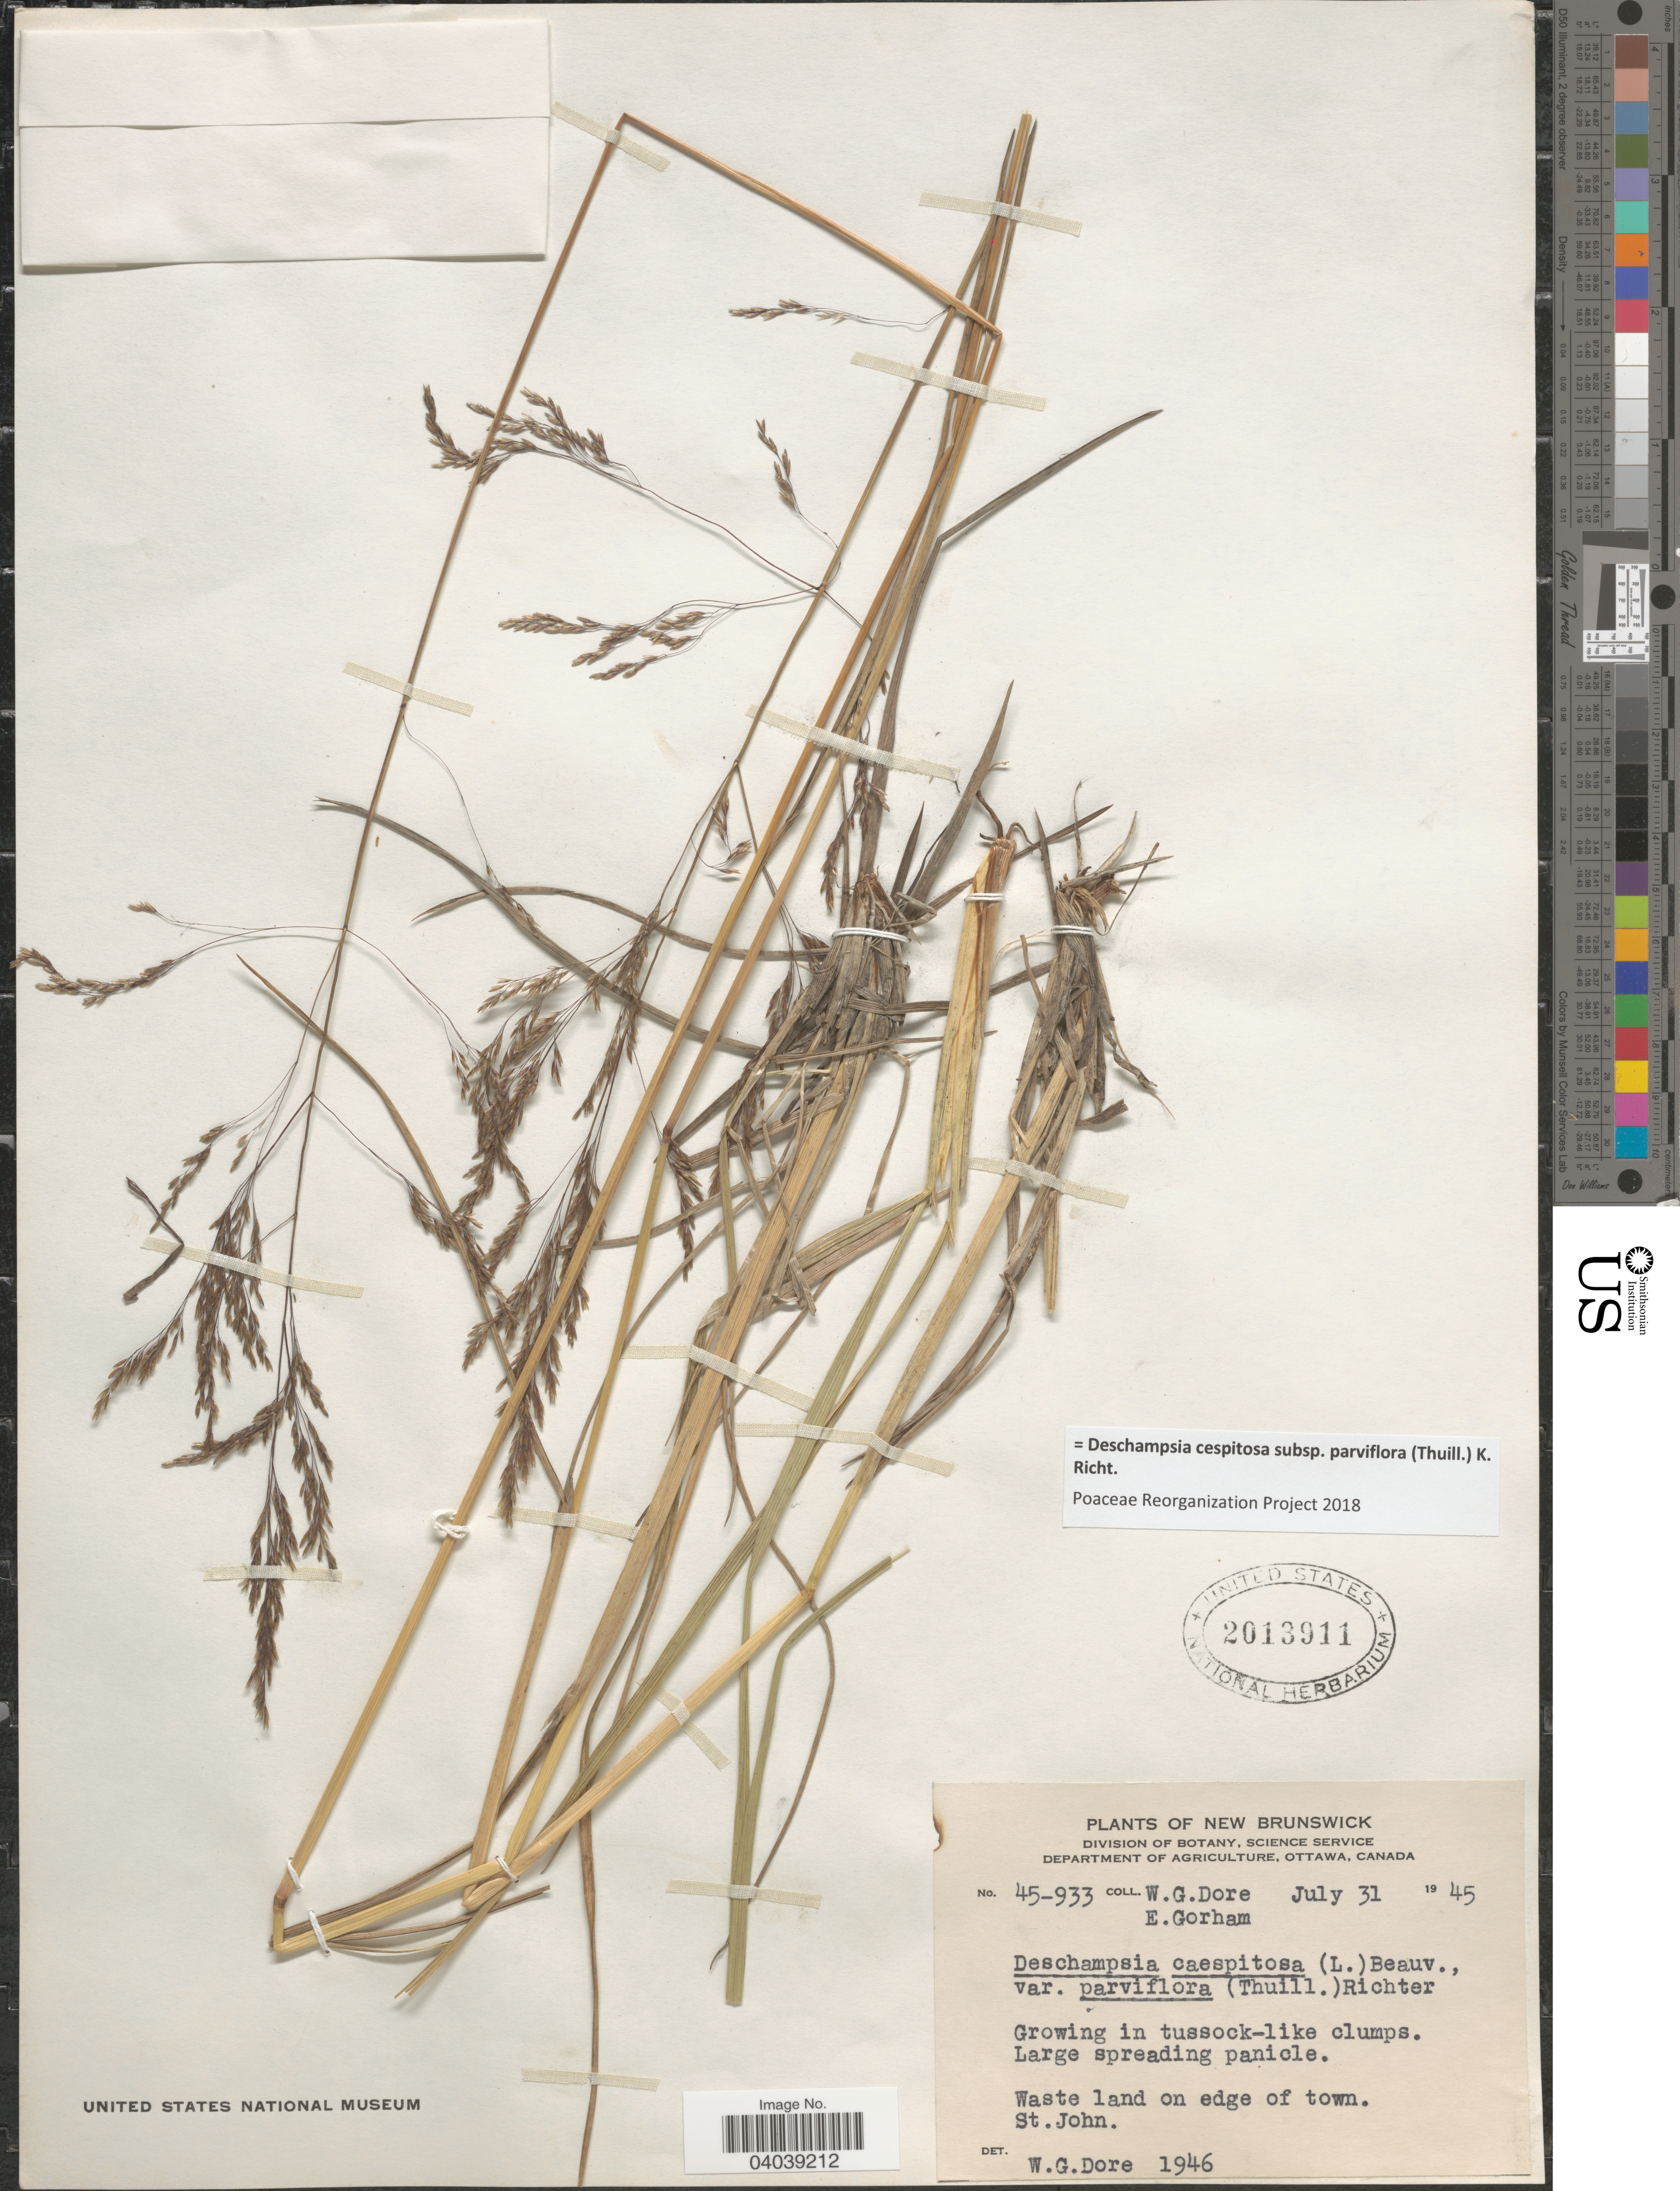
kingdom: Plantae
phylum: Tracheophyta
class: Liliopsida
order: Poales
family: Poaceae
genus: Deschampsia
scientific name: Deschampsia cespitosa subsp. parviflora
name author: (Thuill.) K. Richt.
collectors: W. Dore & E. Gorham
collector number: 45-933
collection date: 1945-07-31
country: Canada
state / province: New Brunswick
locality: St.John.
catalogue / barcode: US 2013911